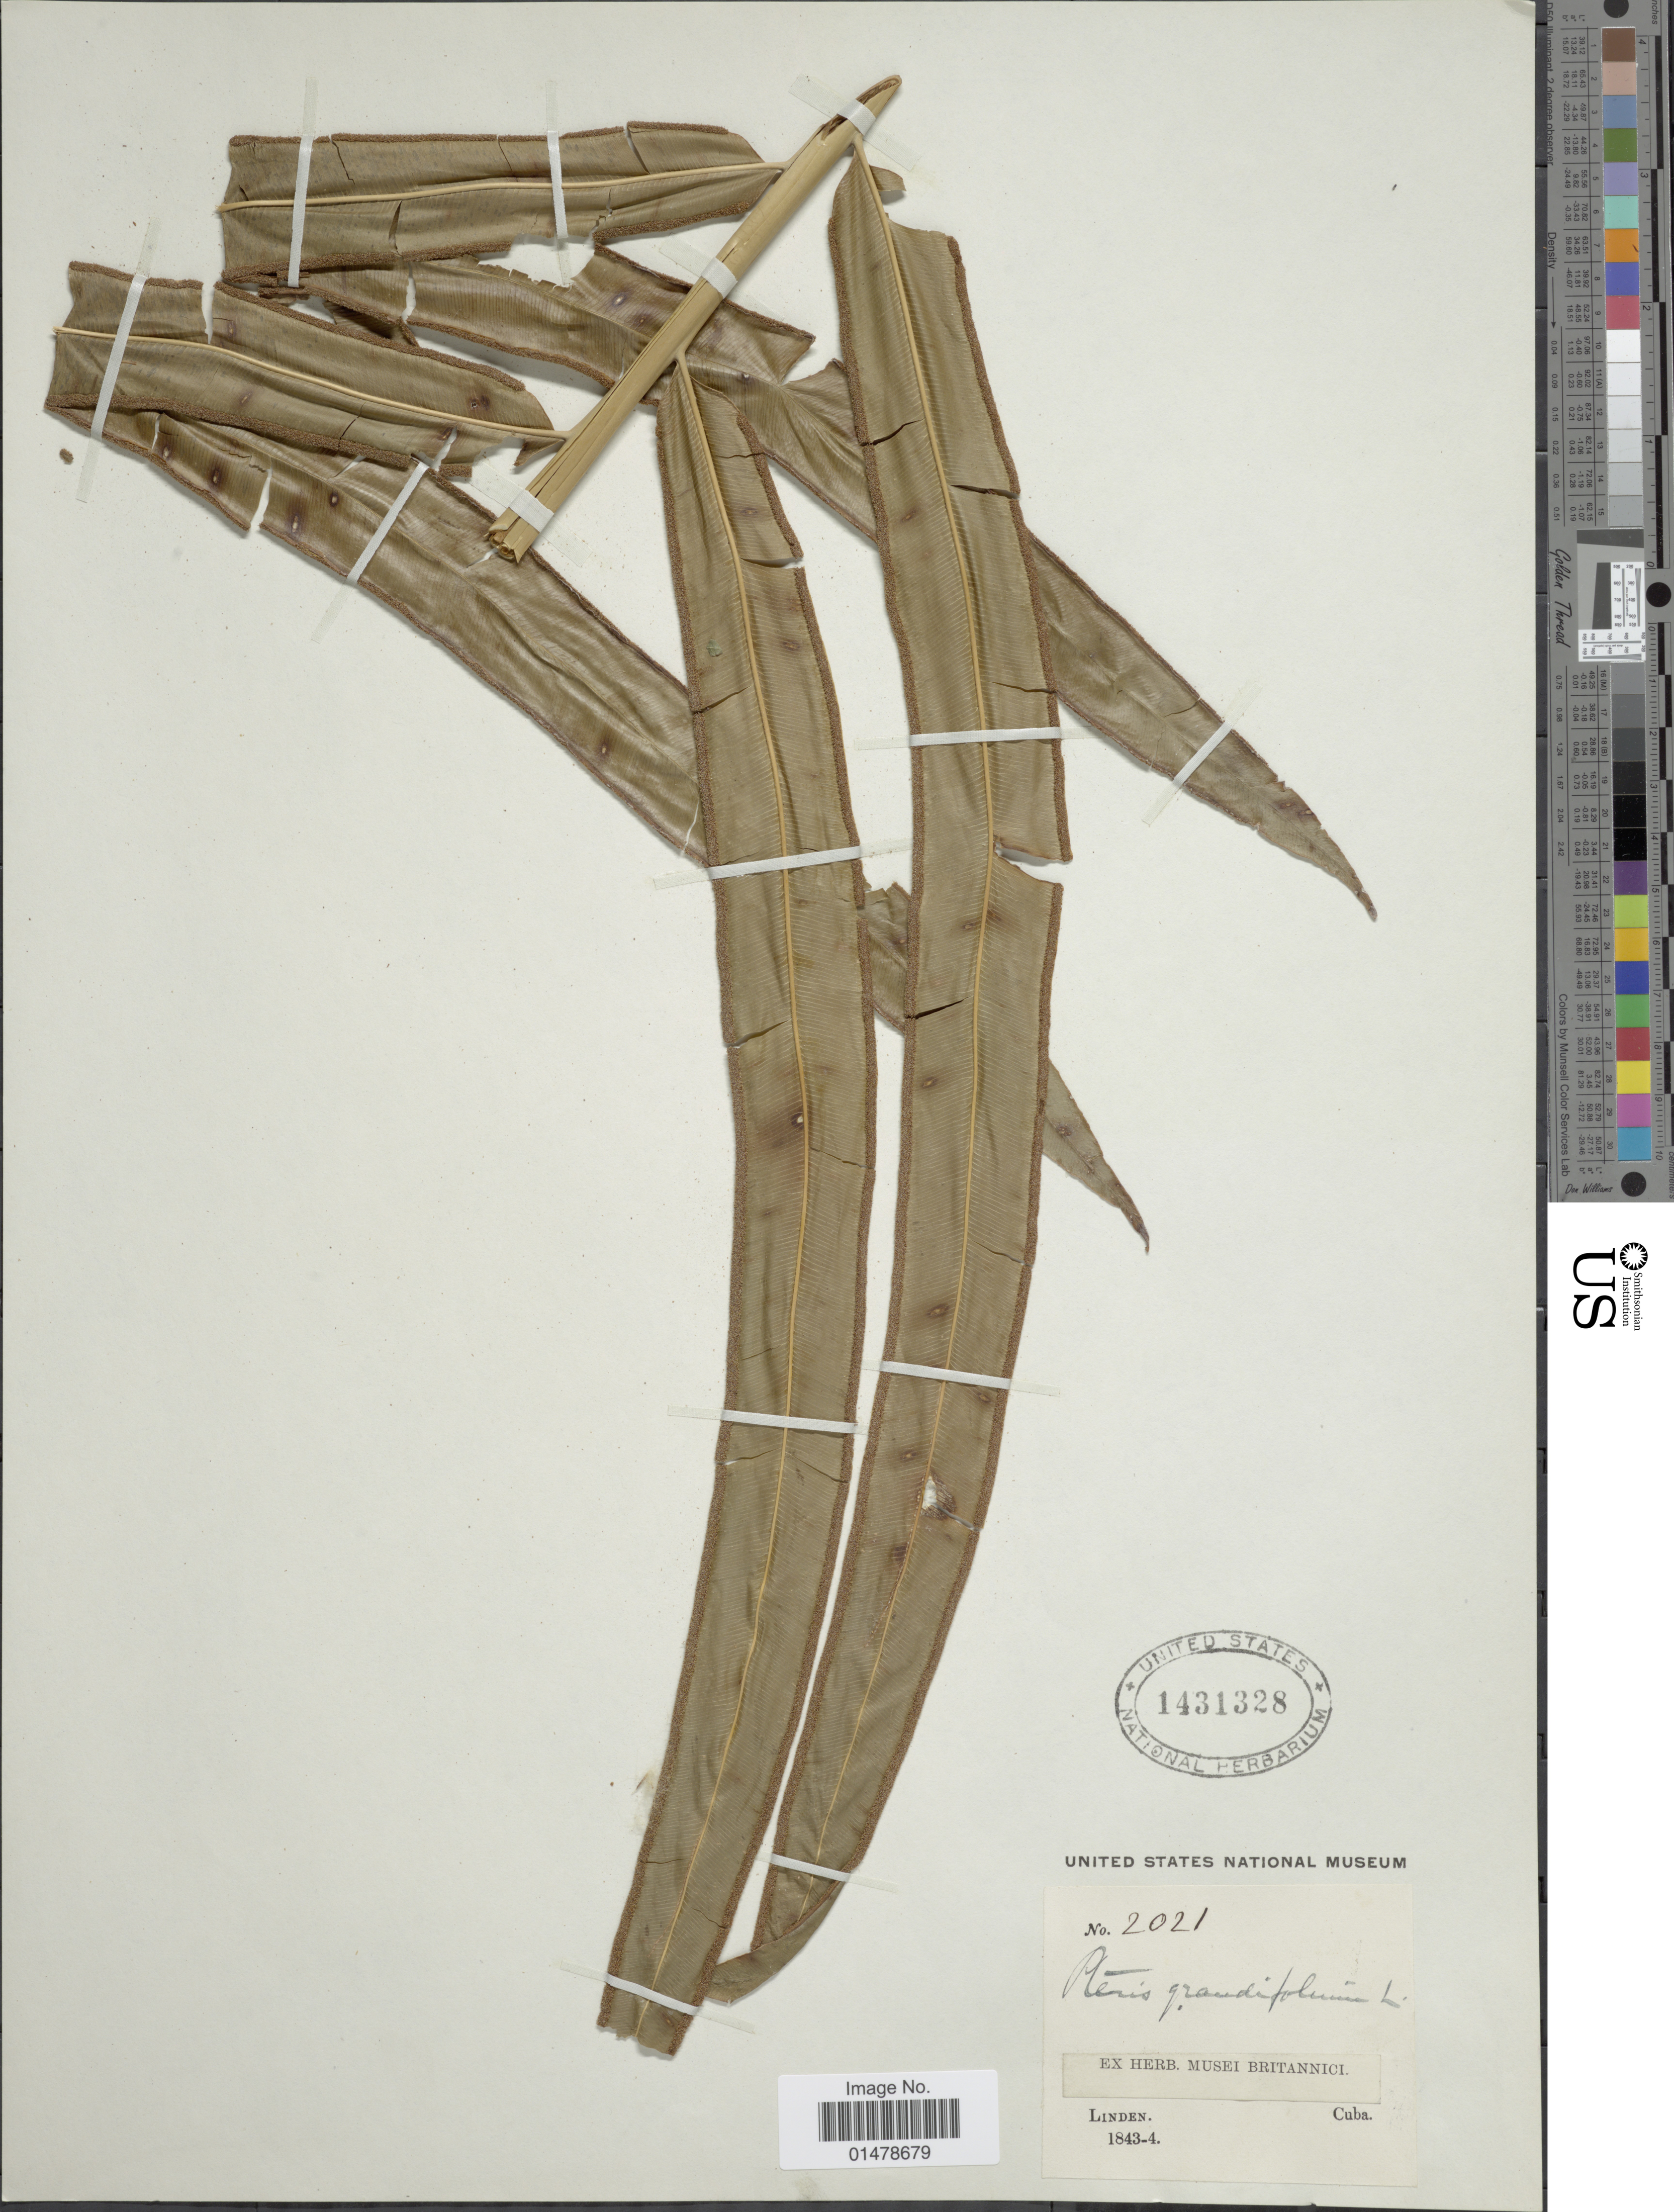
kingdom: Plantae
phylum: Tracheophyta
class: Polypodiopsida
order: Polypodiales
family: Pteridaceae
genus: Pteris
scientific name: Pteris grandifolia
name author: L.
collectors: -- Linden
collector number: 2021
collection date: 1843/1844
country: Cuba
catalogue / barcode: US 1431328